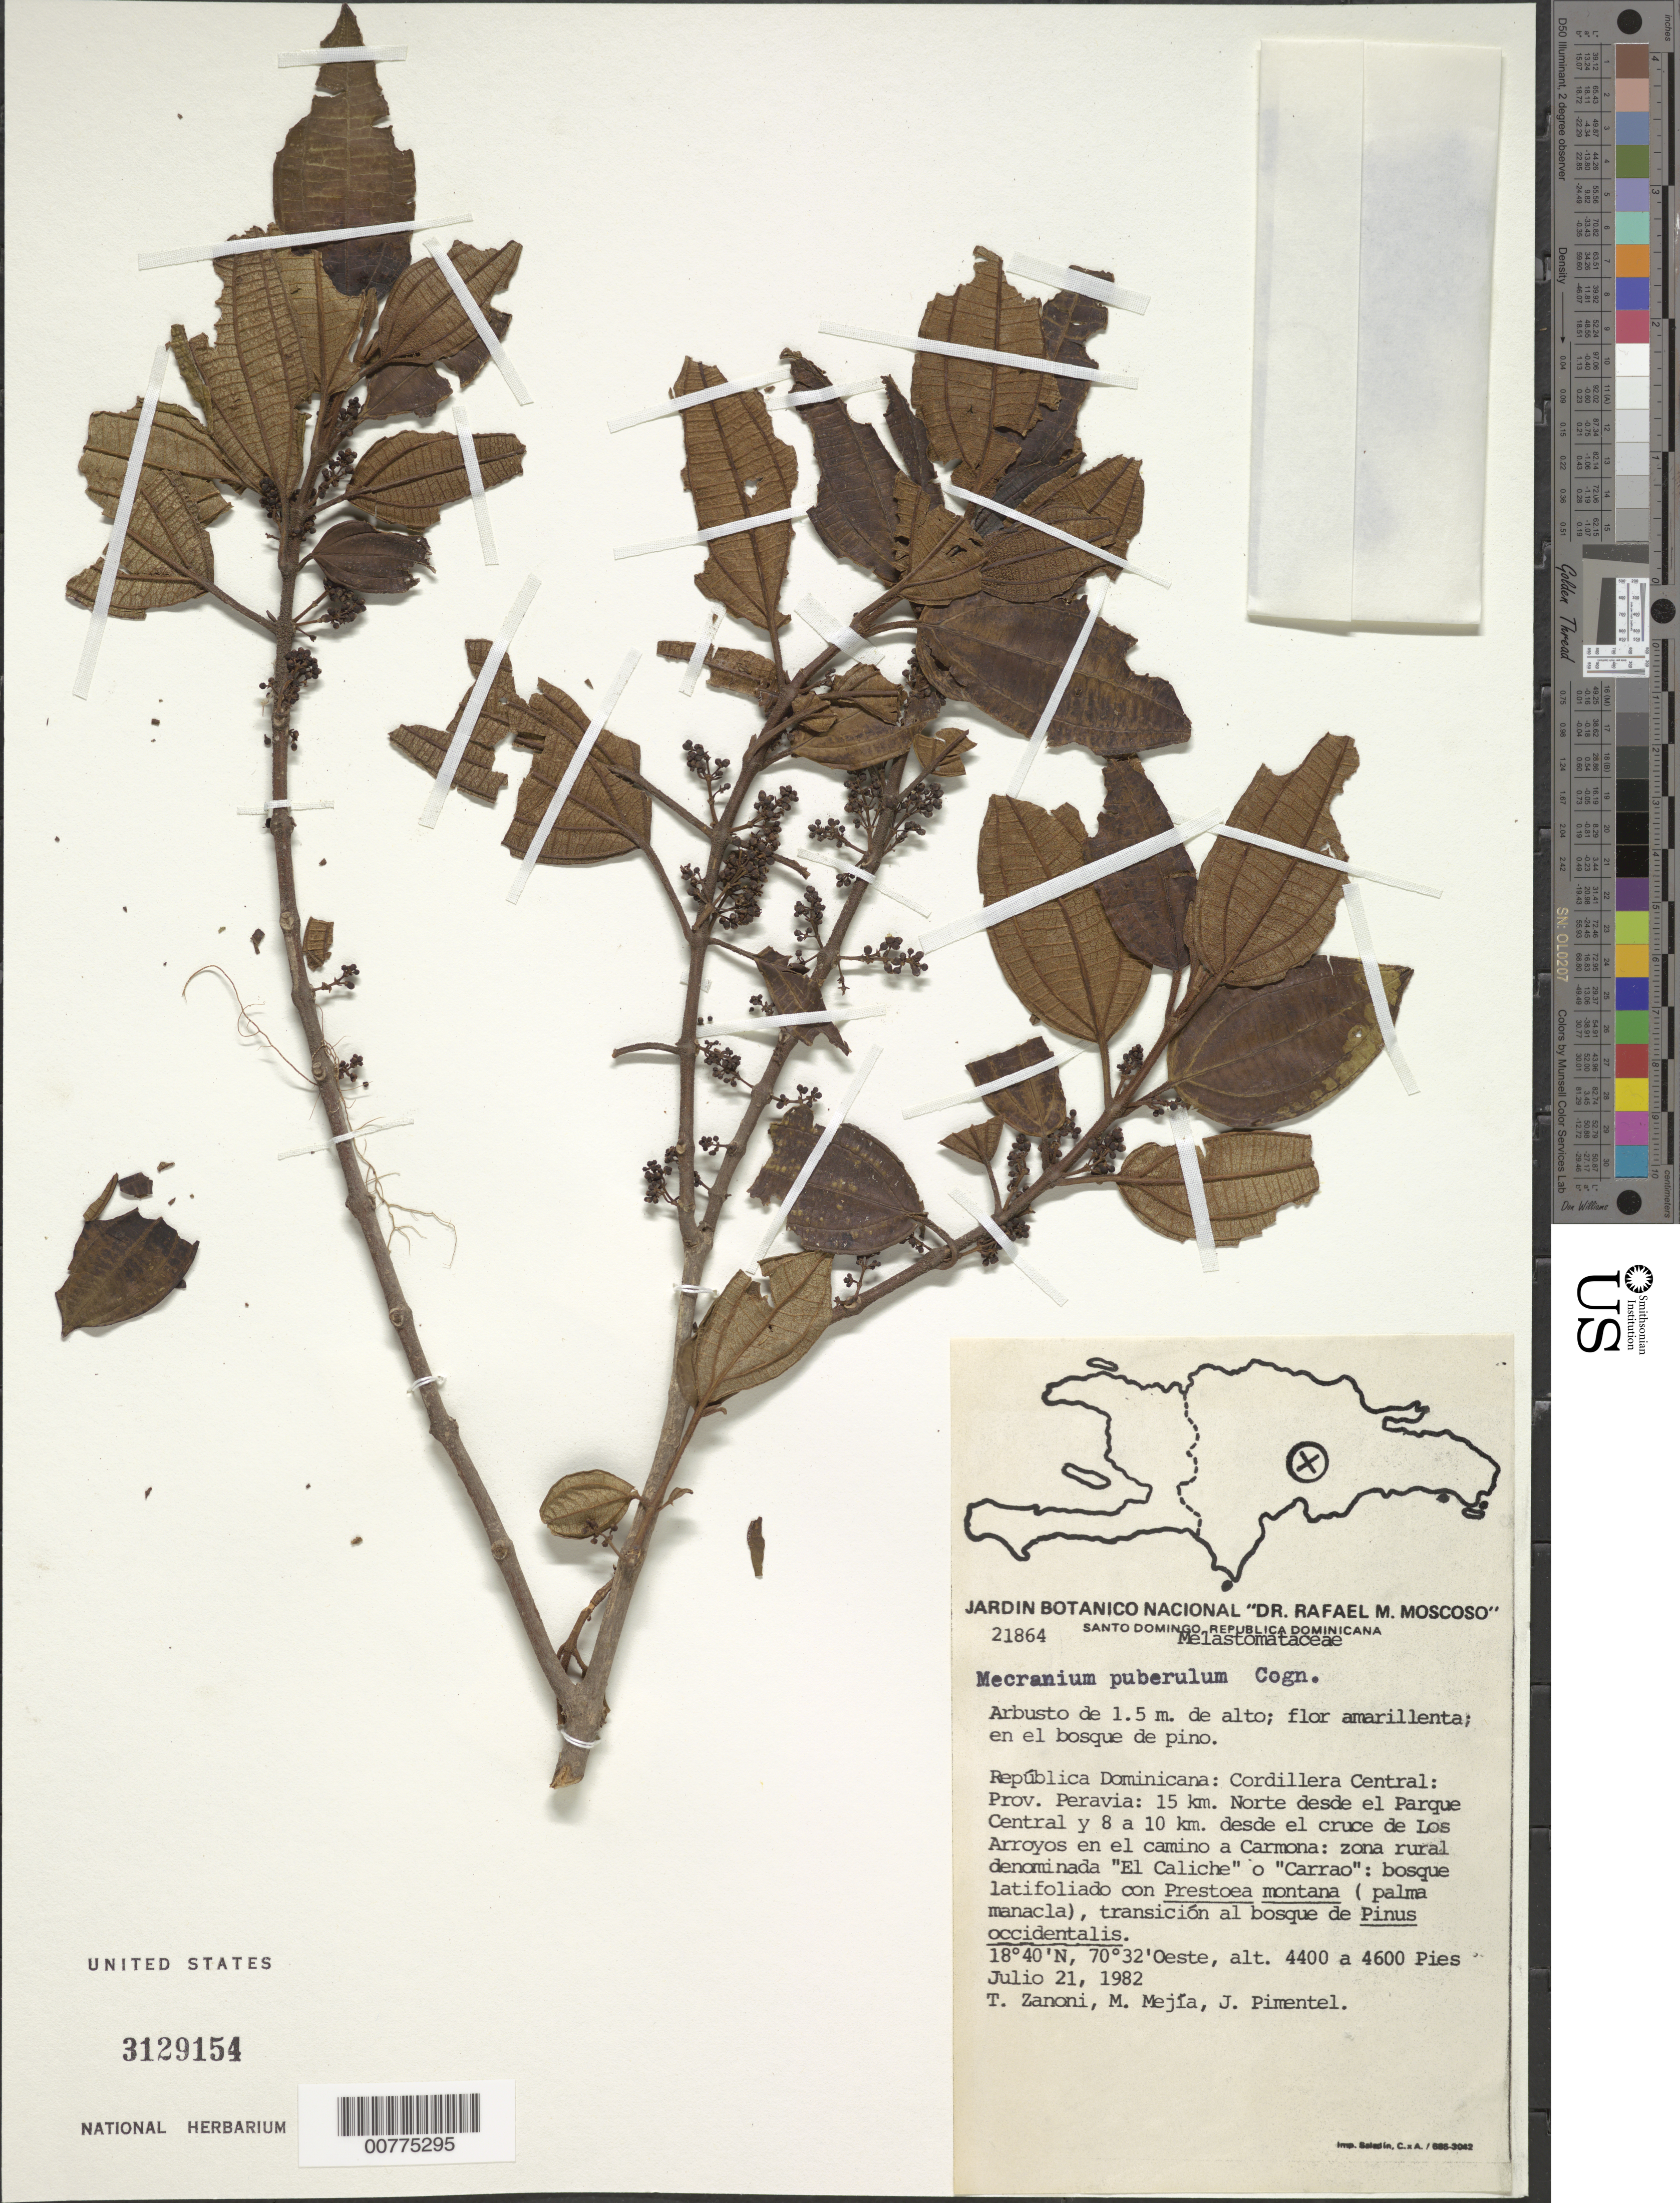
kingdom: Plantae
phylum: Tracheophyta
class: Magnoliopsida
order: Myrtales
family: Melastomataceae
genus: Mecranium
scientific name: Mecranium puberulum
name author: Cogn.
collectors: T. A. Zanoni, M. Mejia & J. Pimentel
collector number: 21864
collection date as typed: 21 Jul 1982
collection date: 1982-07-21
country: Dominican Republic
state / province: Peravia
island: Hispaniola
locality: Cordillera Central, 15 km north of Central Park and 8-10 km from crossroad of Los Arroyos way to Carmona, rural zone denominated as "El Caliche" or "Carrao".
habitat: Broadleaf forest with Prestoea montana (manacla palm); transition to Pinus occidentalis forest.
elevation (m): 1341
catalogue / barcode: US 3129154